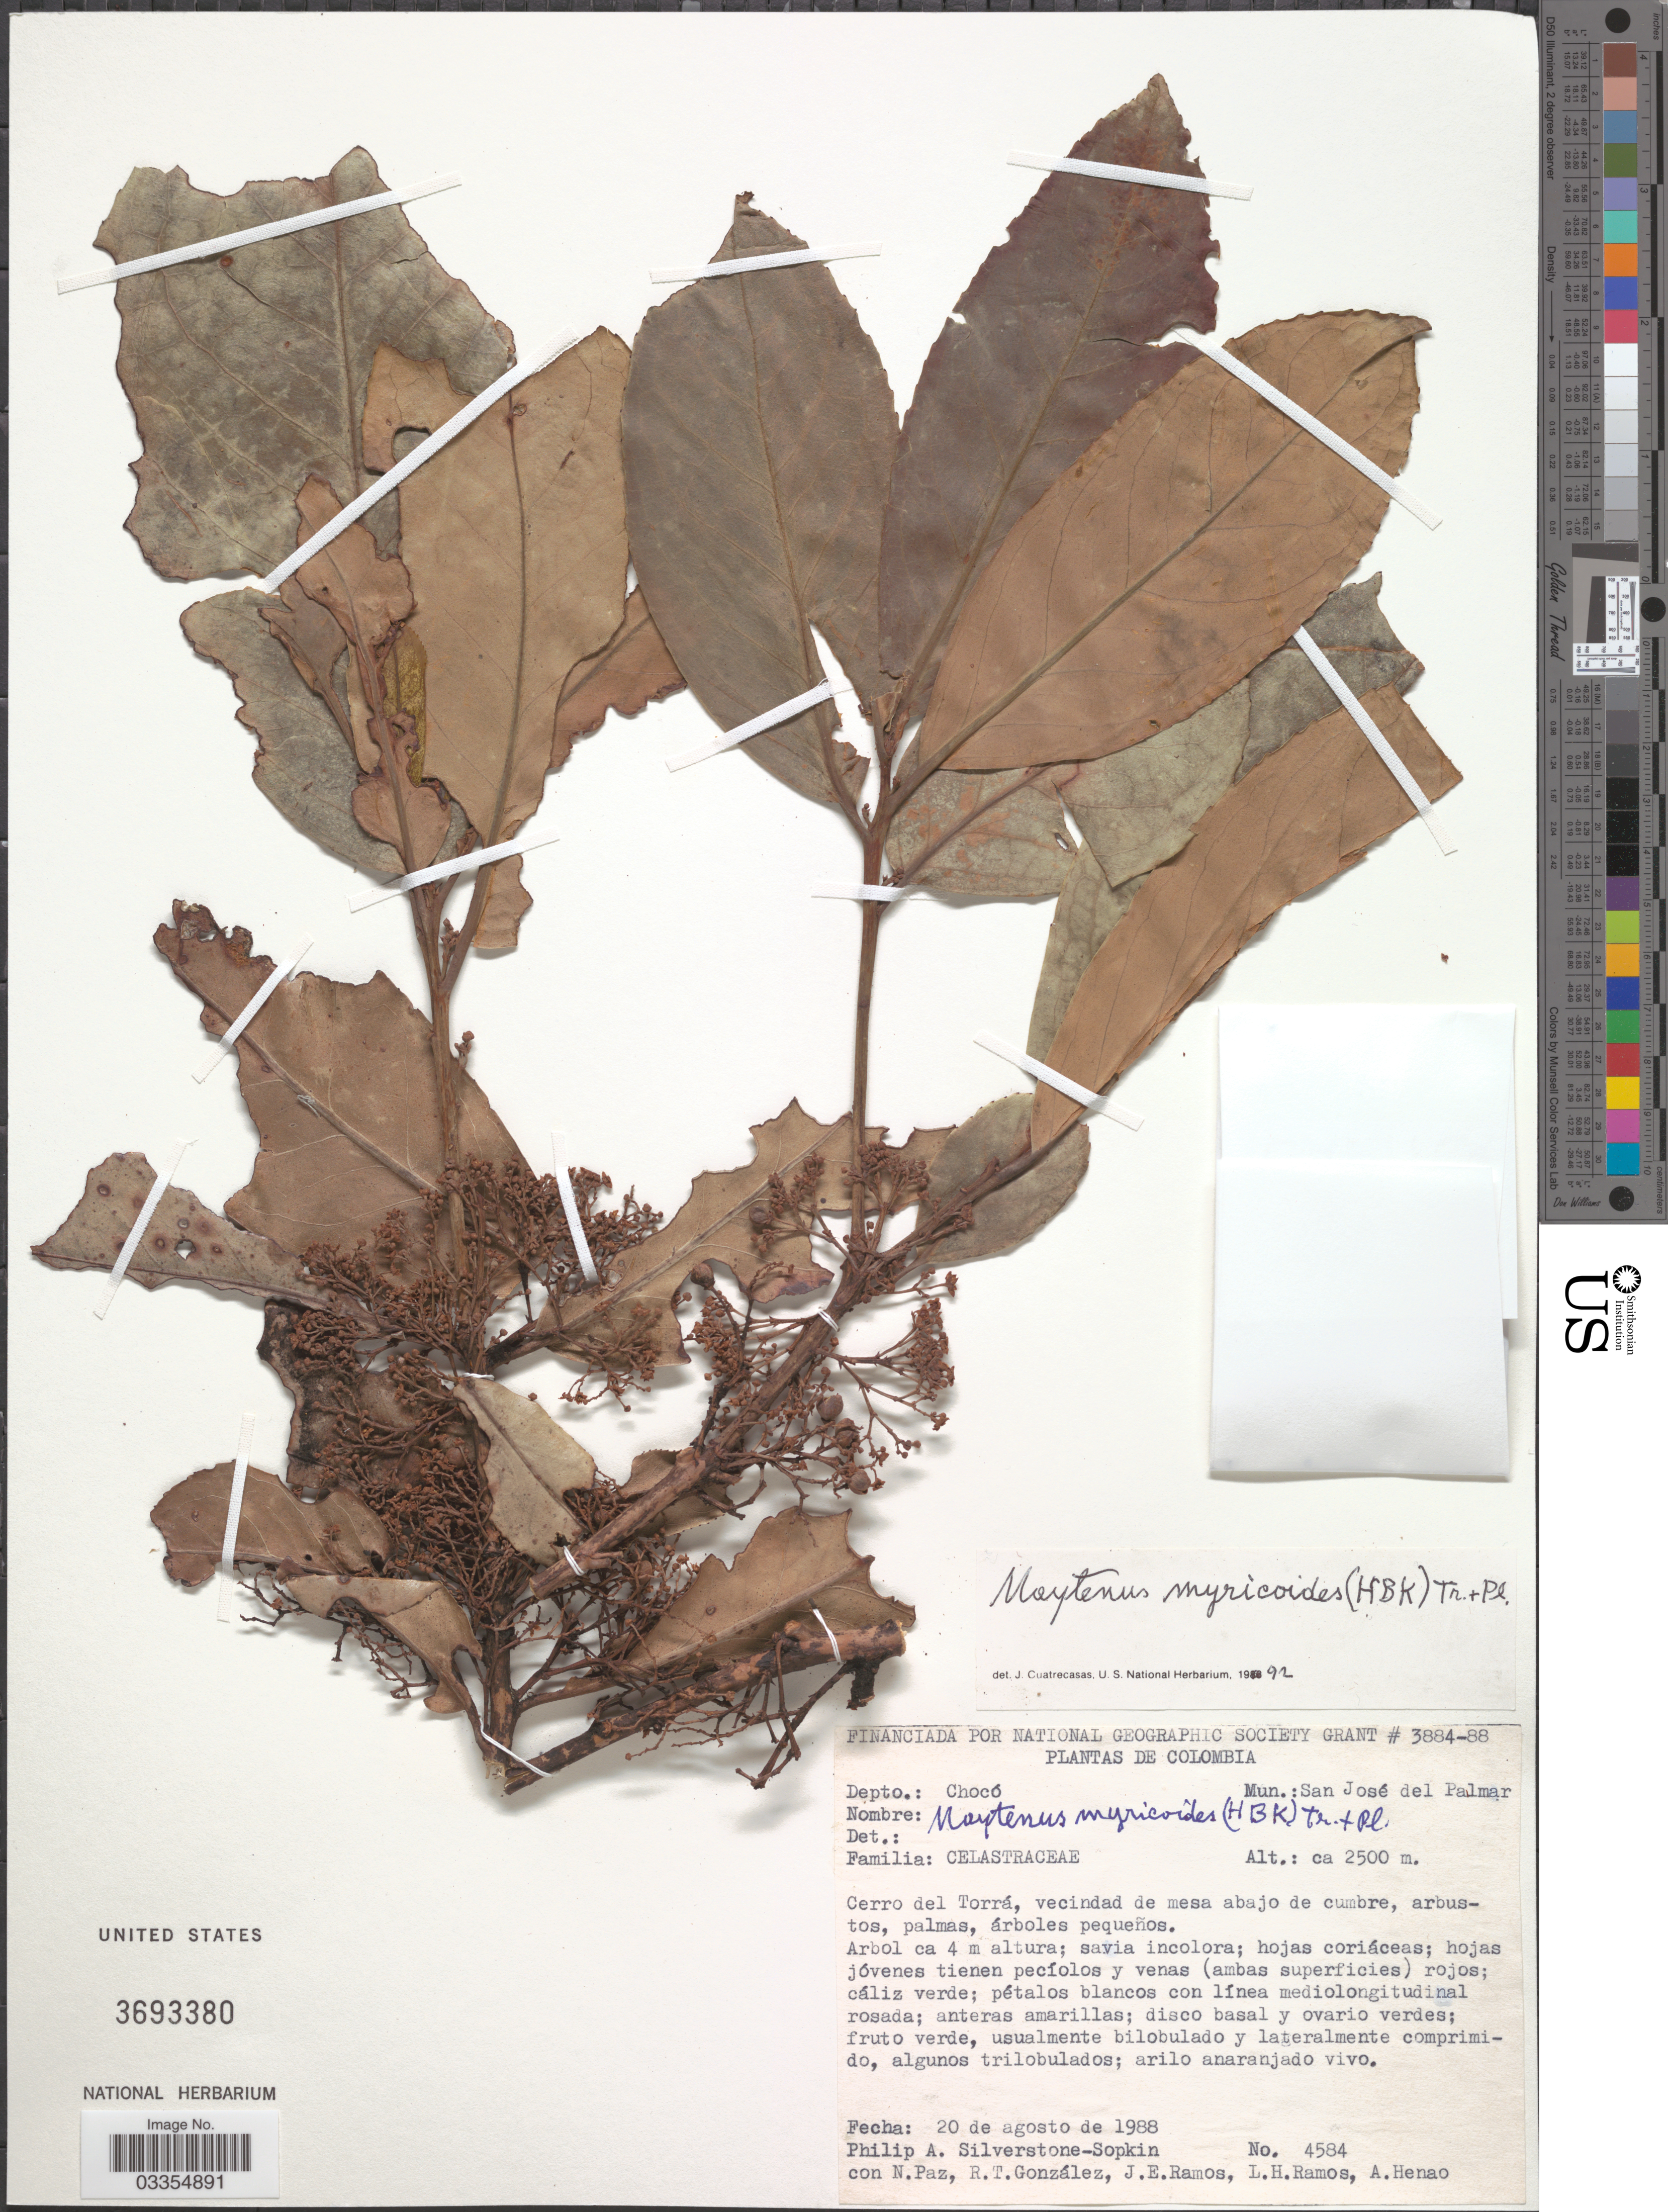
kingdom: Plantae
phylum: Tracheophyta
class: Magnoliopsida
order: Celastrales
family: Celastraceae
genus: Maytenus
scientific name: Maytenus myricoides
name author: Triana & Planch.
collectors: P. A. Silverstone-Sopkin, N. Paz, R. Gonzalez, J. E. Ramos & et al.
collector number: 4584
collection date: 1988-08-20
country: Colombia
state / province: Chocó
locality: Depto.: Chocó. Mun.: San José del Palmar. Cerro del Torrá, vecindad de mesa abajo de cumbre.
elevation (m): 2500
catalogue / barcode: US 3693380